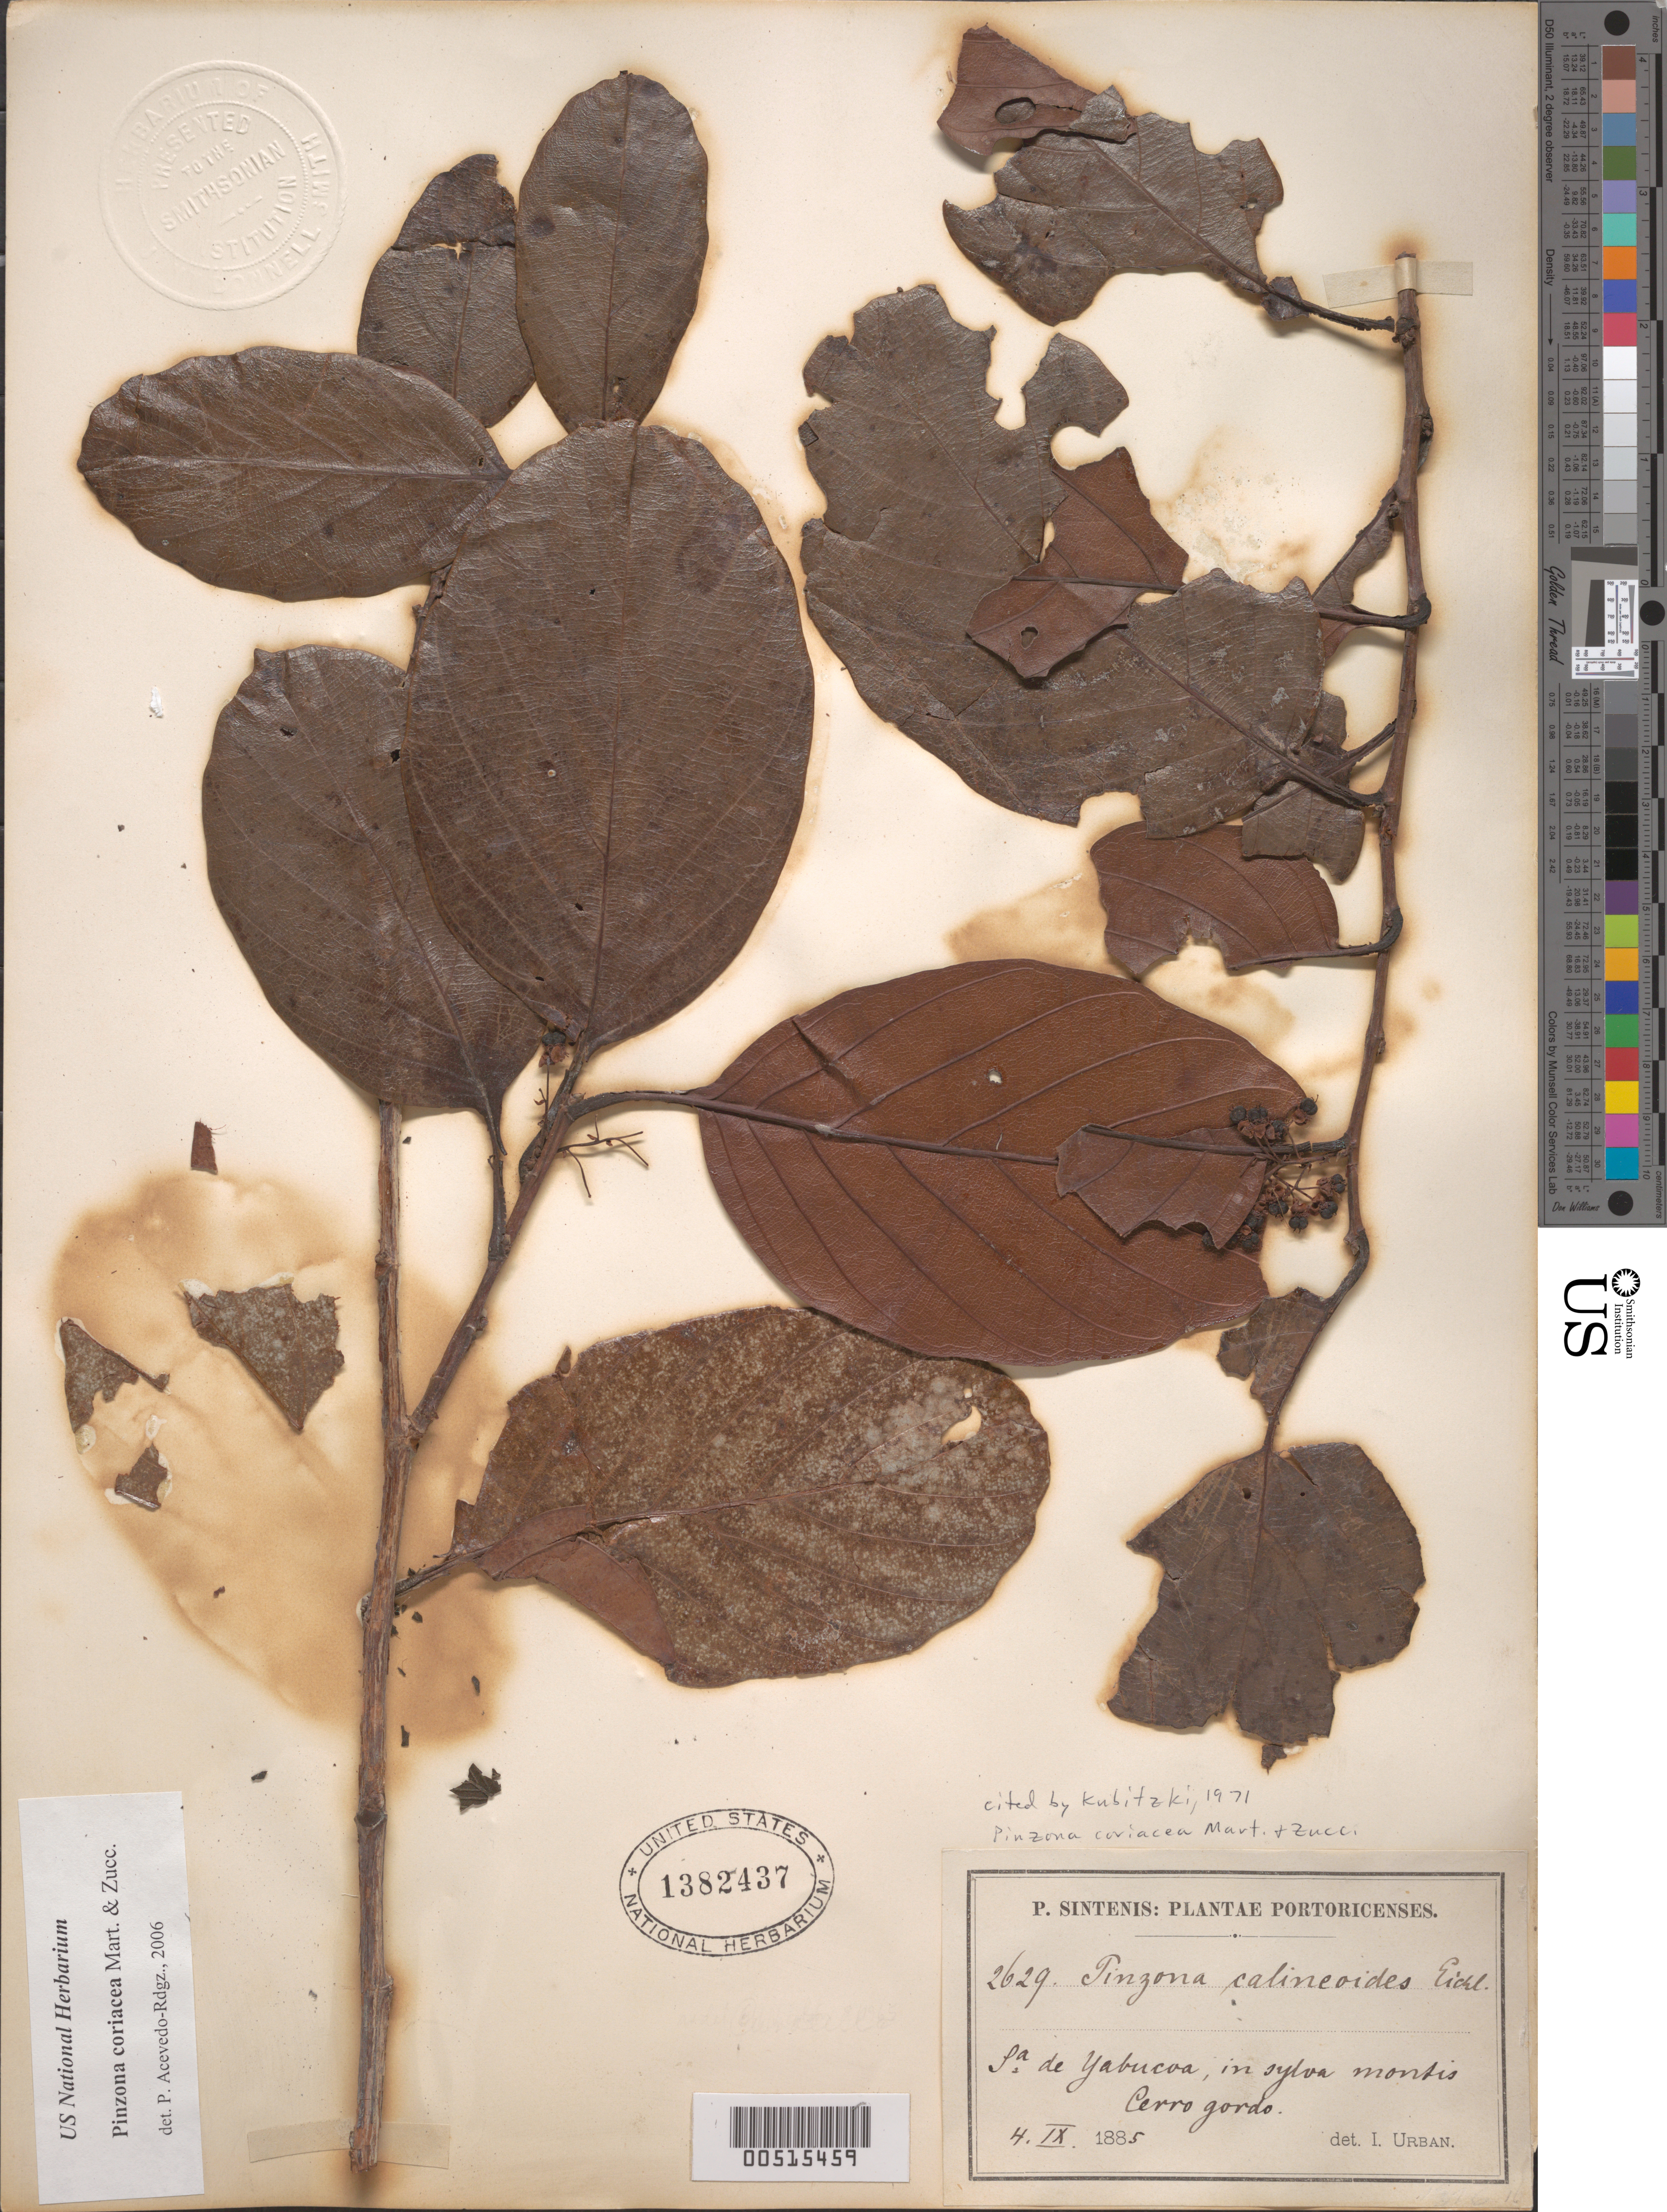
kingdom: Plantae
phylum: Tracheophyta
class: Magnoliopsida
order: Dilleniales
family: Dilleniaceae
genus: Pinzona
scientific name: Pinzona coriacea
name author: Mart. & Zucc.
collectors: P. Sintenis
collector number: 2629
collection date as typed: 04 Sep 1885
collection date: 1885-09-04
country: Puerto Rico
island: Greater Antilles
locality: Yabucoa. In sylva montis Cerro Gordo.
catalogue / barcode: US 1382437